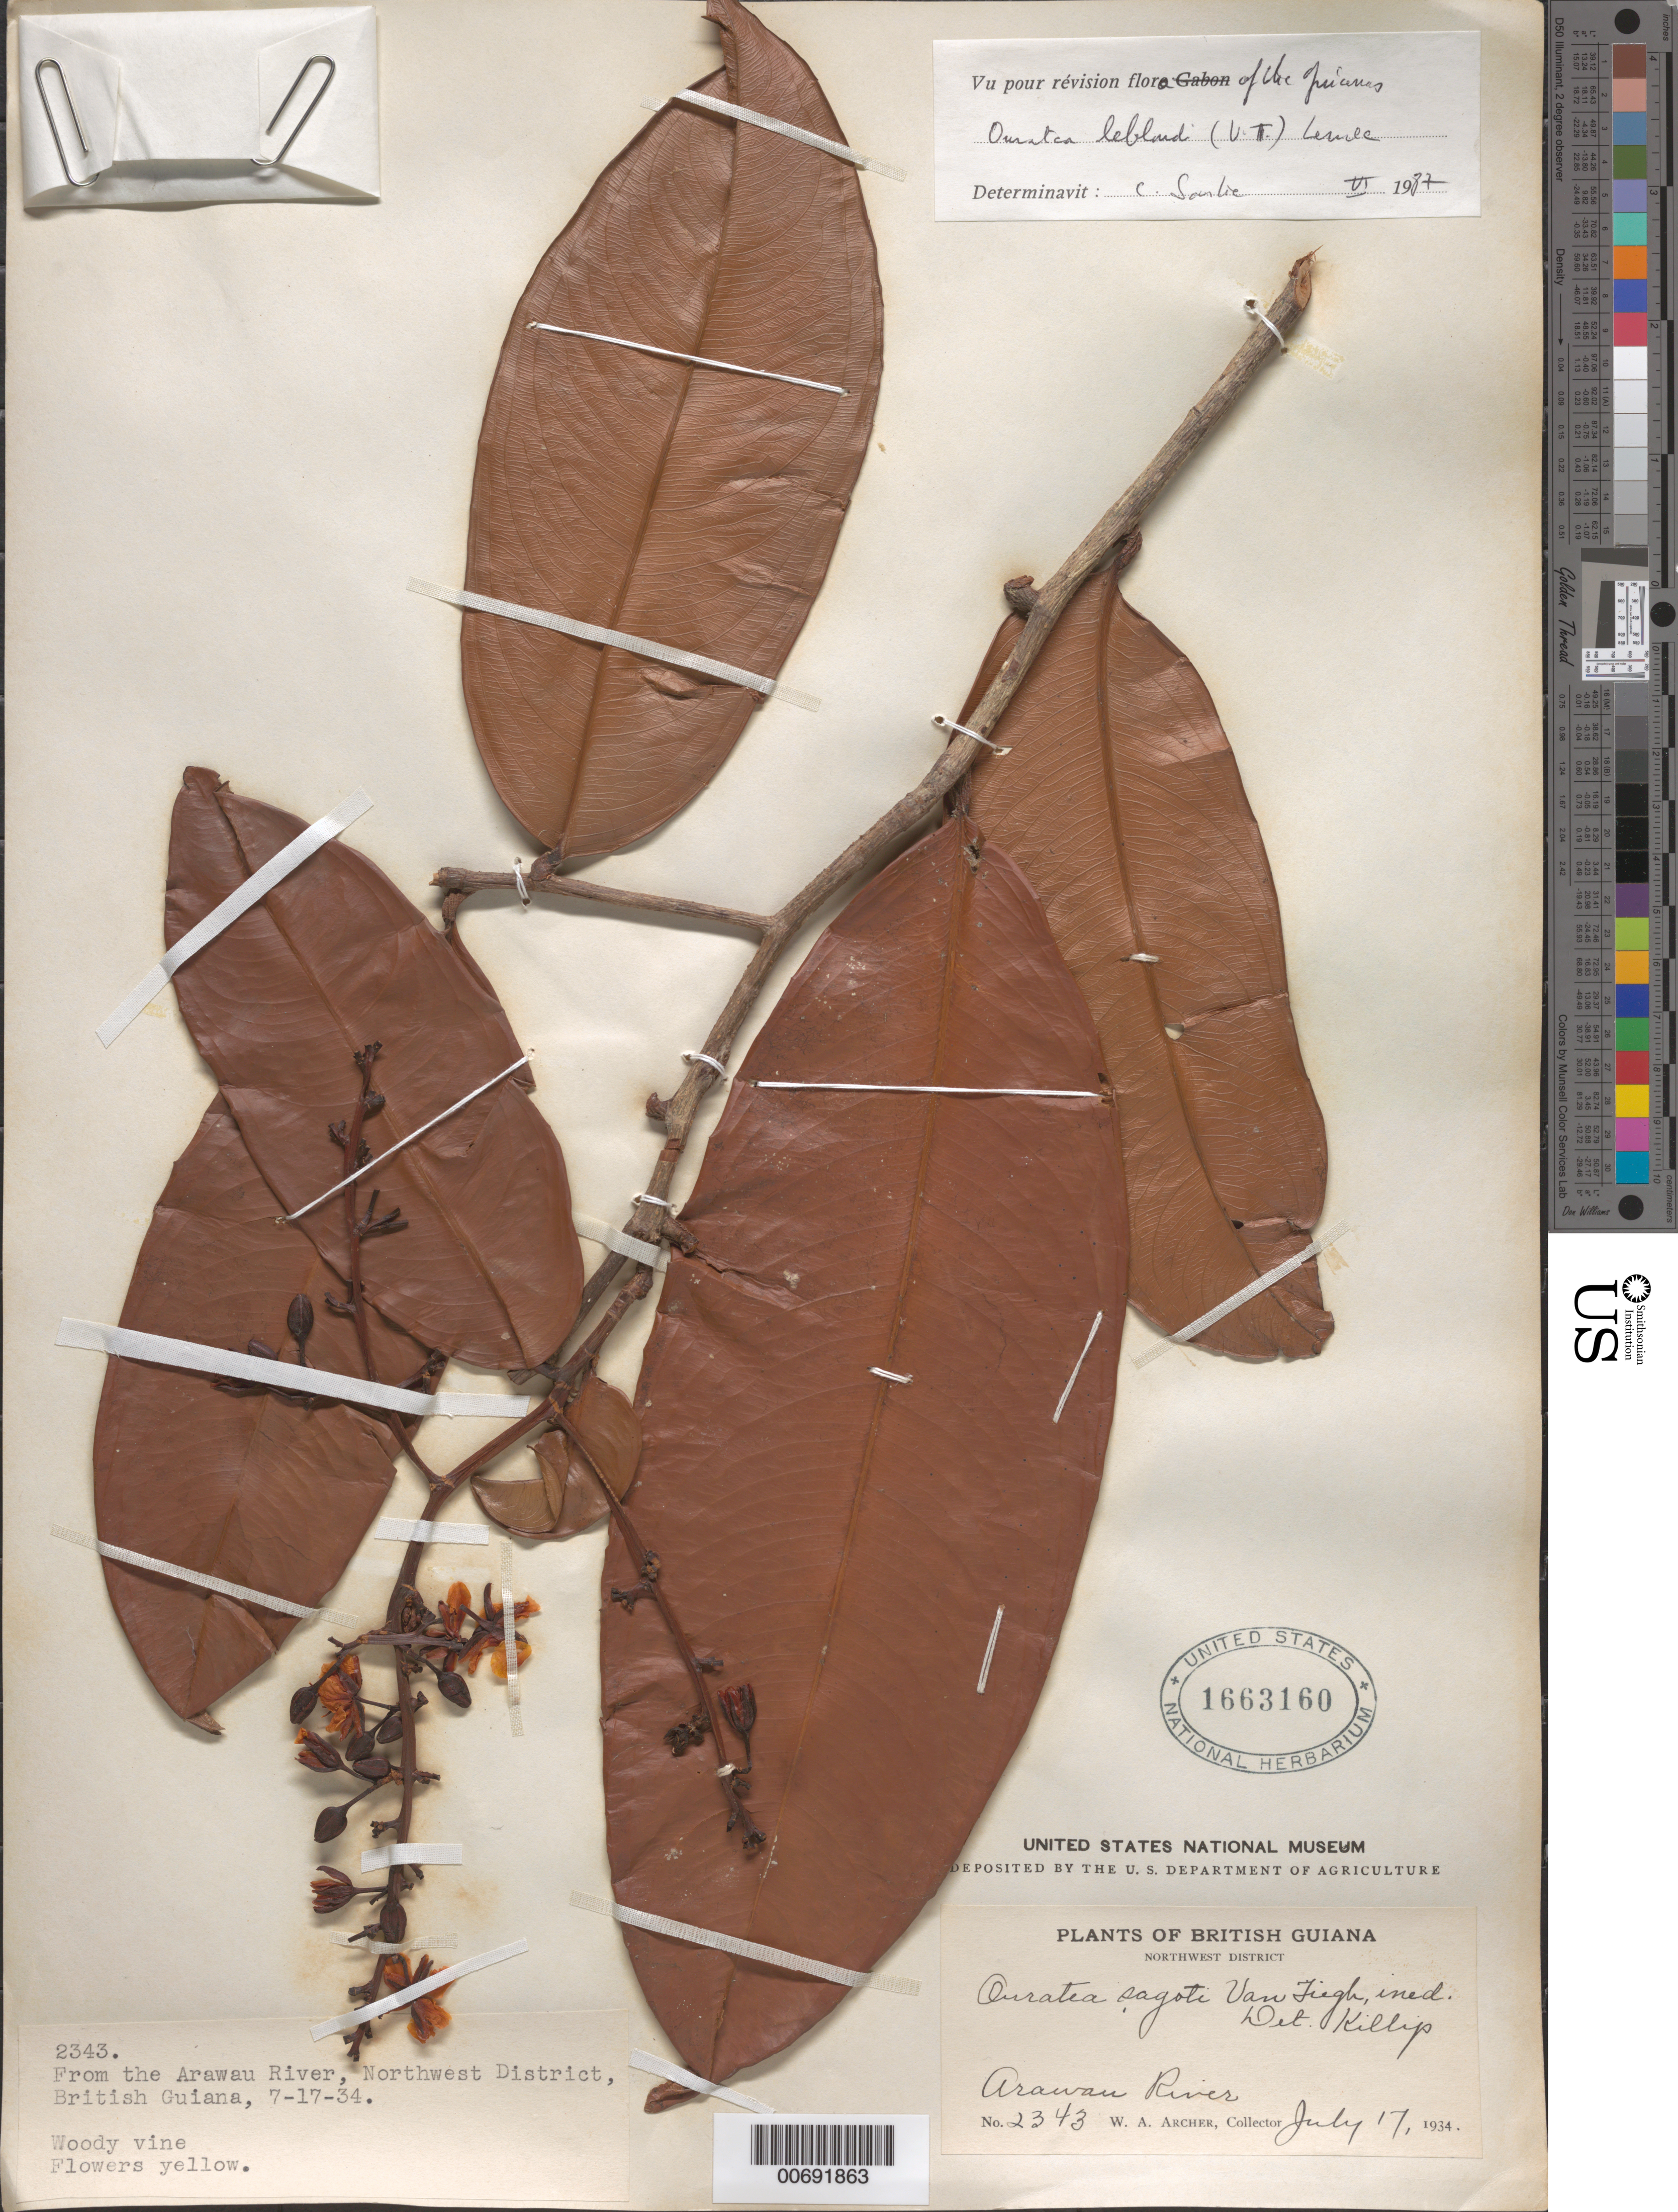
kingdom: Plantae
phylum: Tracheophyta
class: Magnoliopsida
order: Malpighiales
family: Ochnaceae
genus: Ouratea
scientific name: Ouratea leblondii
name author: (Tiegh.) Lemée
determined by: Sastre, C. H. L.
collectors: W. A. Archer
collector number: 2343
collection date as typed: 17-Jul-34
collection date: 1934-07-17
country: Guyana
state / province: Barima-Waini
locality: Arawau R.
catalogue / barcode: US 1663160